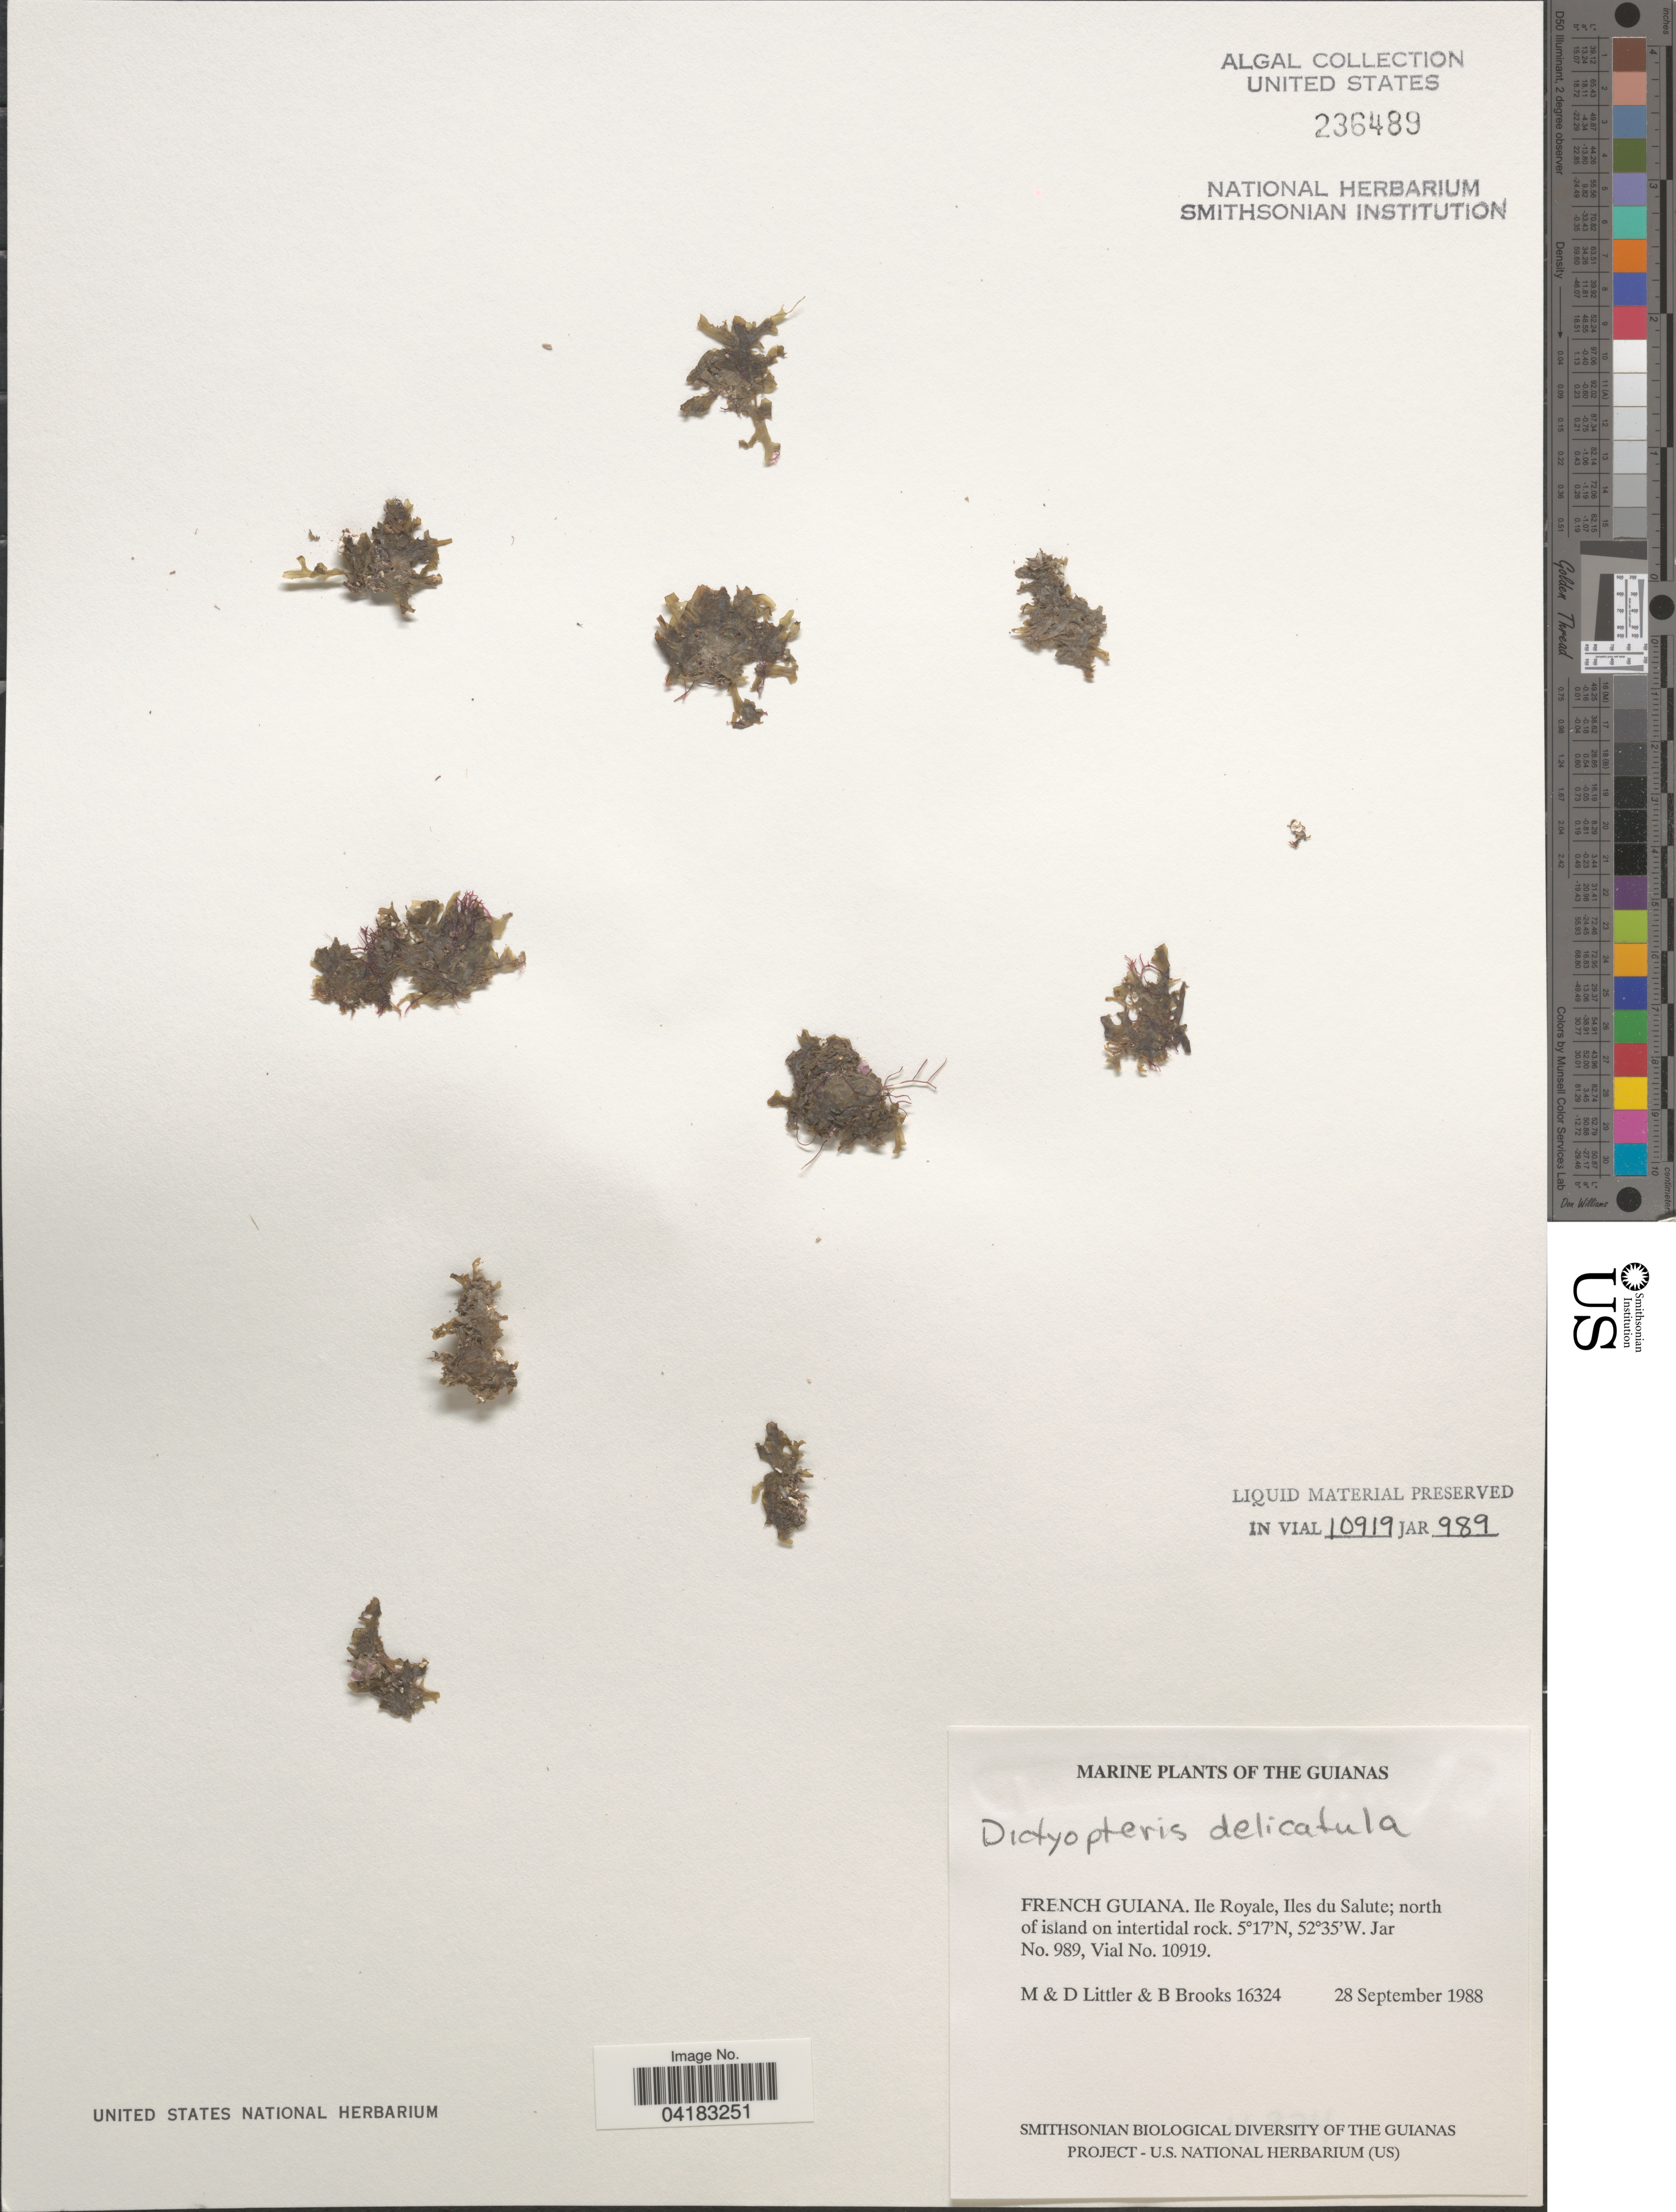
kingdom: Chromista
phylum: Ochrophyta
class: Phaeophyceae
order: Dictyotales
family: Dictyotaceae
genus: Dictyopteris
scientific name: Dictyopteris delicatula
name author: J.V.Lamouroux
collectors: M. Littler, D. S. Littler & B. Brooks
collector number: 16324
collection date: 1988-09-28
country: French Guiana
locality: The Guianas. Ile Royale, Iles du Salute; north of island on intertidal rock.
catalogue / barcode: US 236489